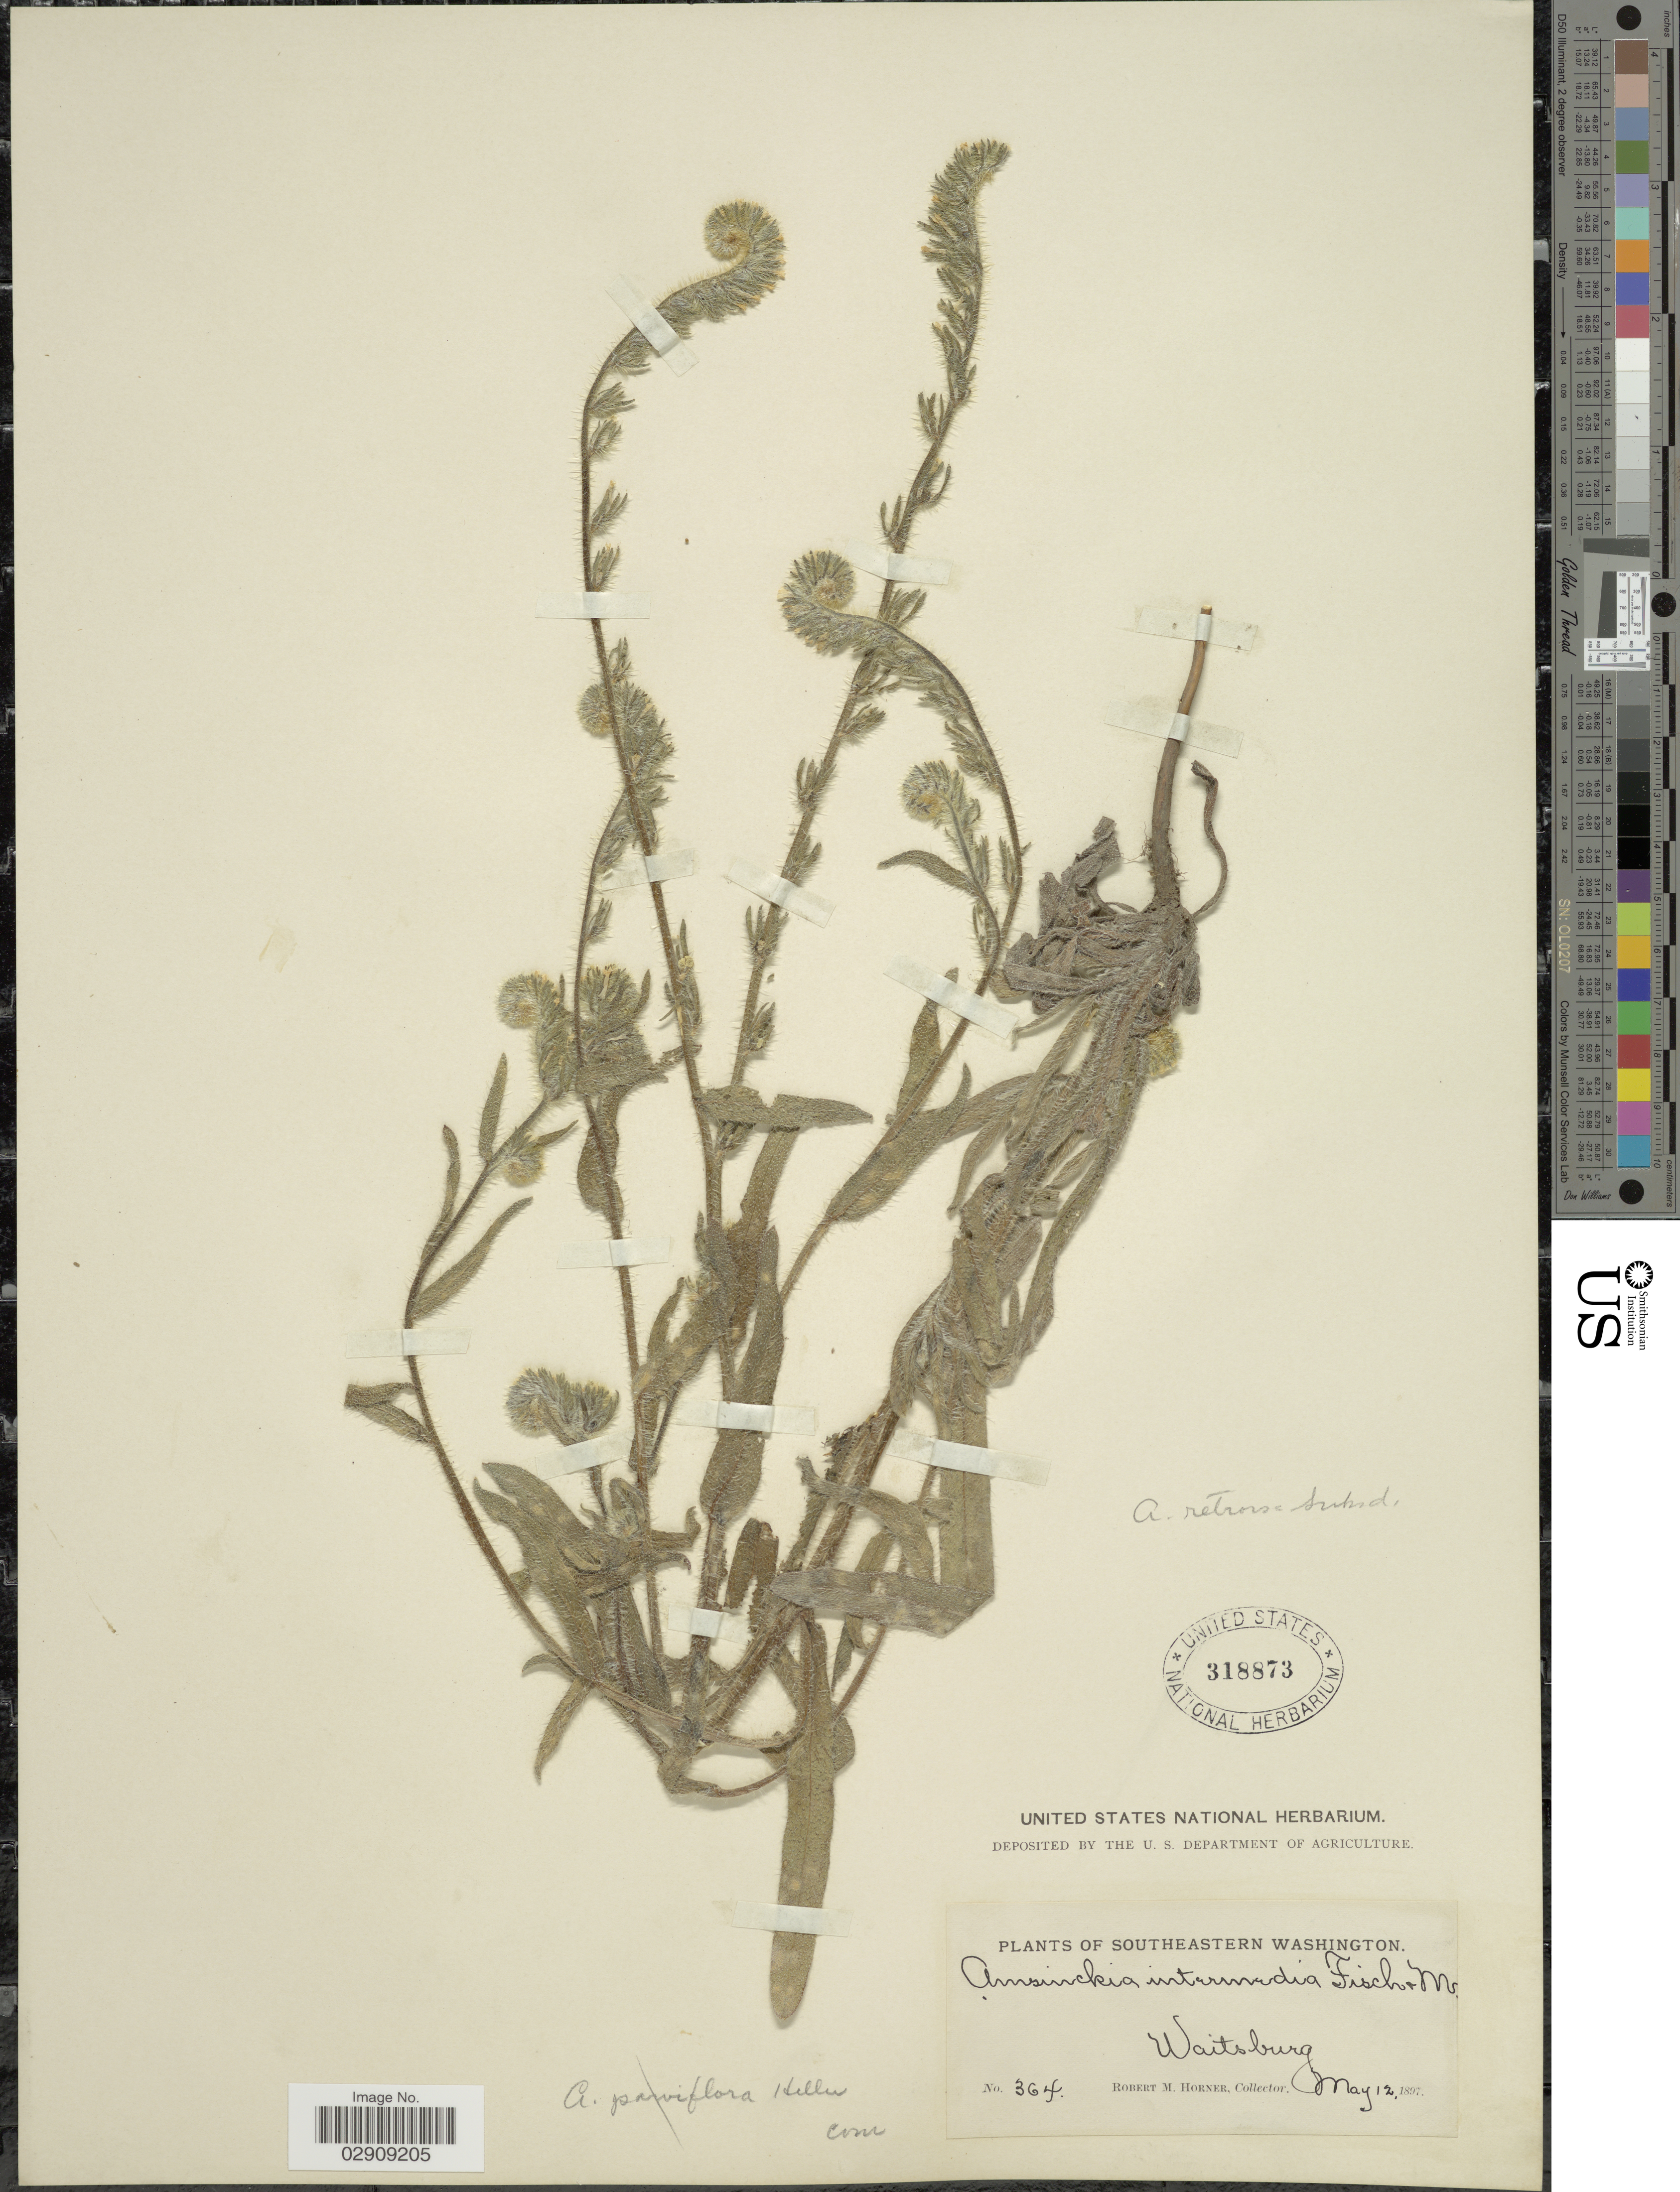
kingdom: Plantae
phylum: Tracheophyta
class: Magnoliopsida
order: Boraginales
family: Boraginaceae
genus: Amsinckia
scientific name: Amsinckia menziesii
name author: A. Nelson & J.F. Macbr.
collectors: R. Horner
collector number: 364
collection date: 1897-05-12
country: United States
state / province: Washington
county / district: Walla Walla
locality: Southeastern Washington. Waitsburg.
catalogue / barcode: US 318873